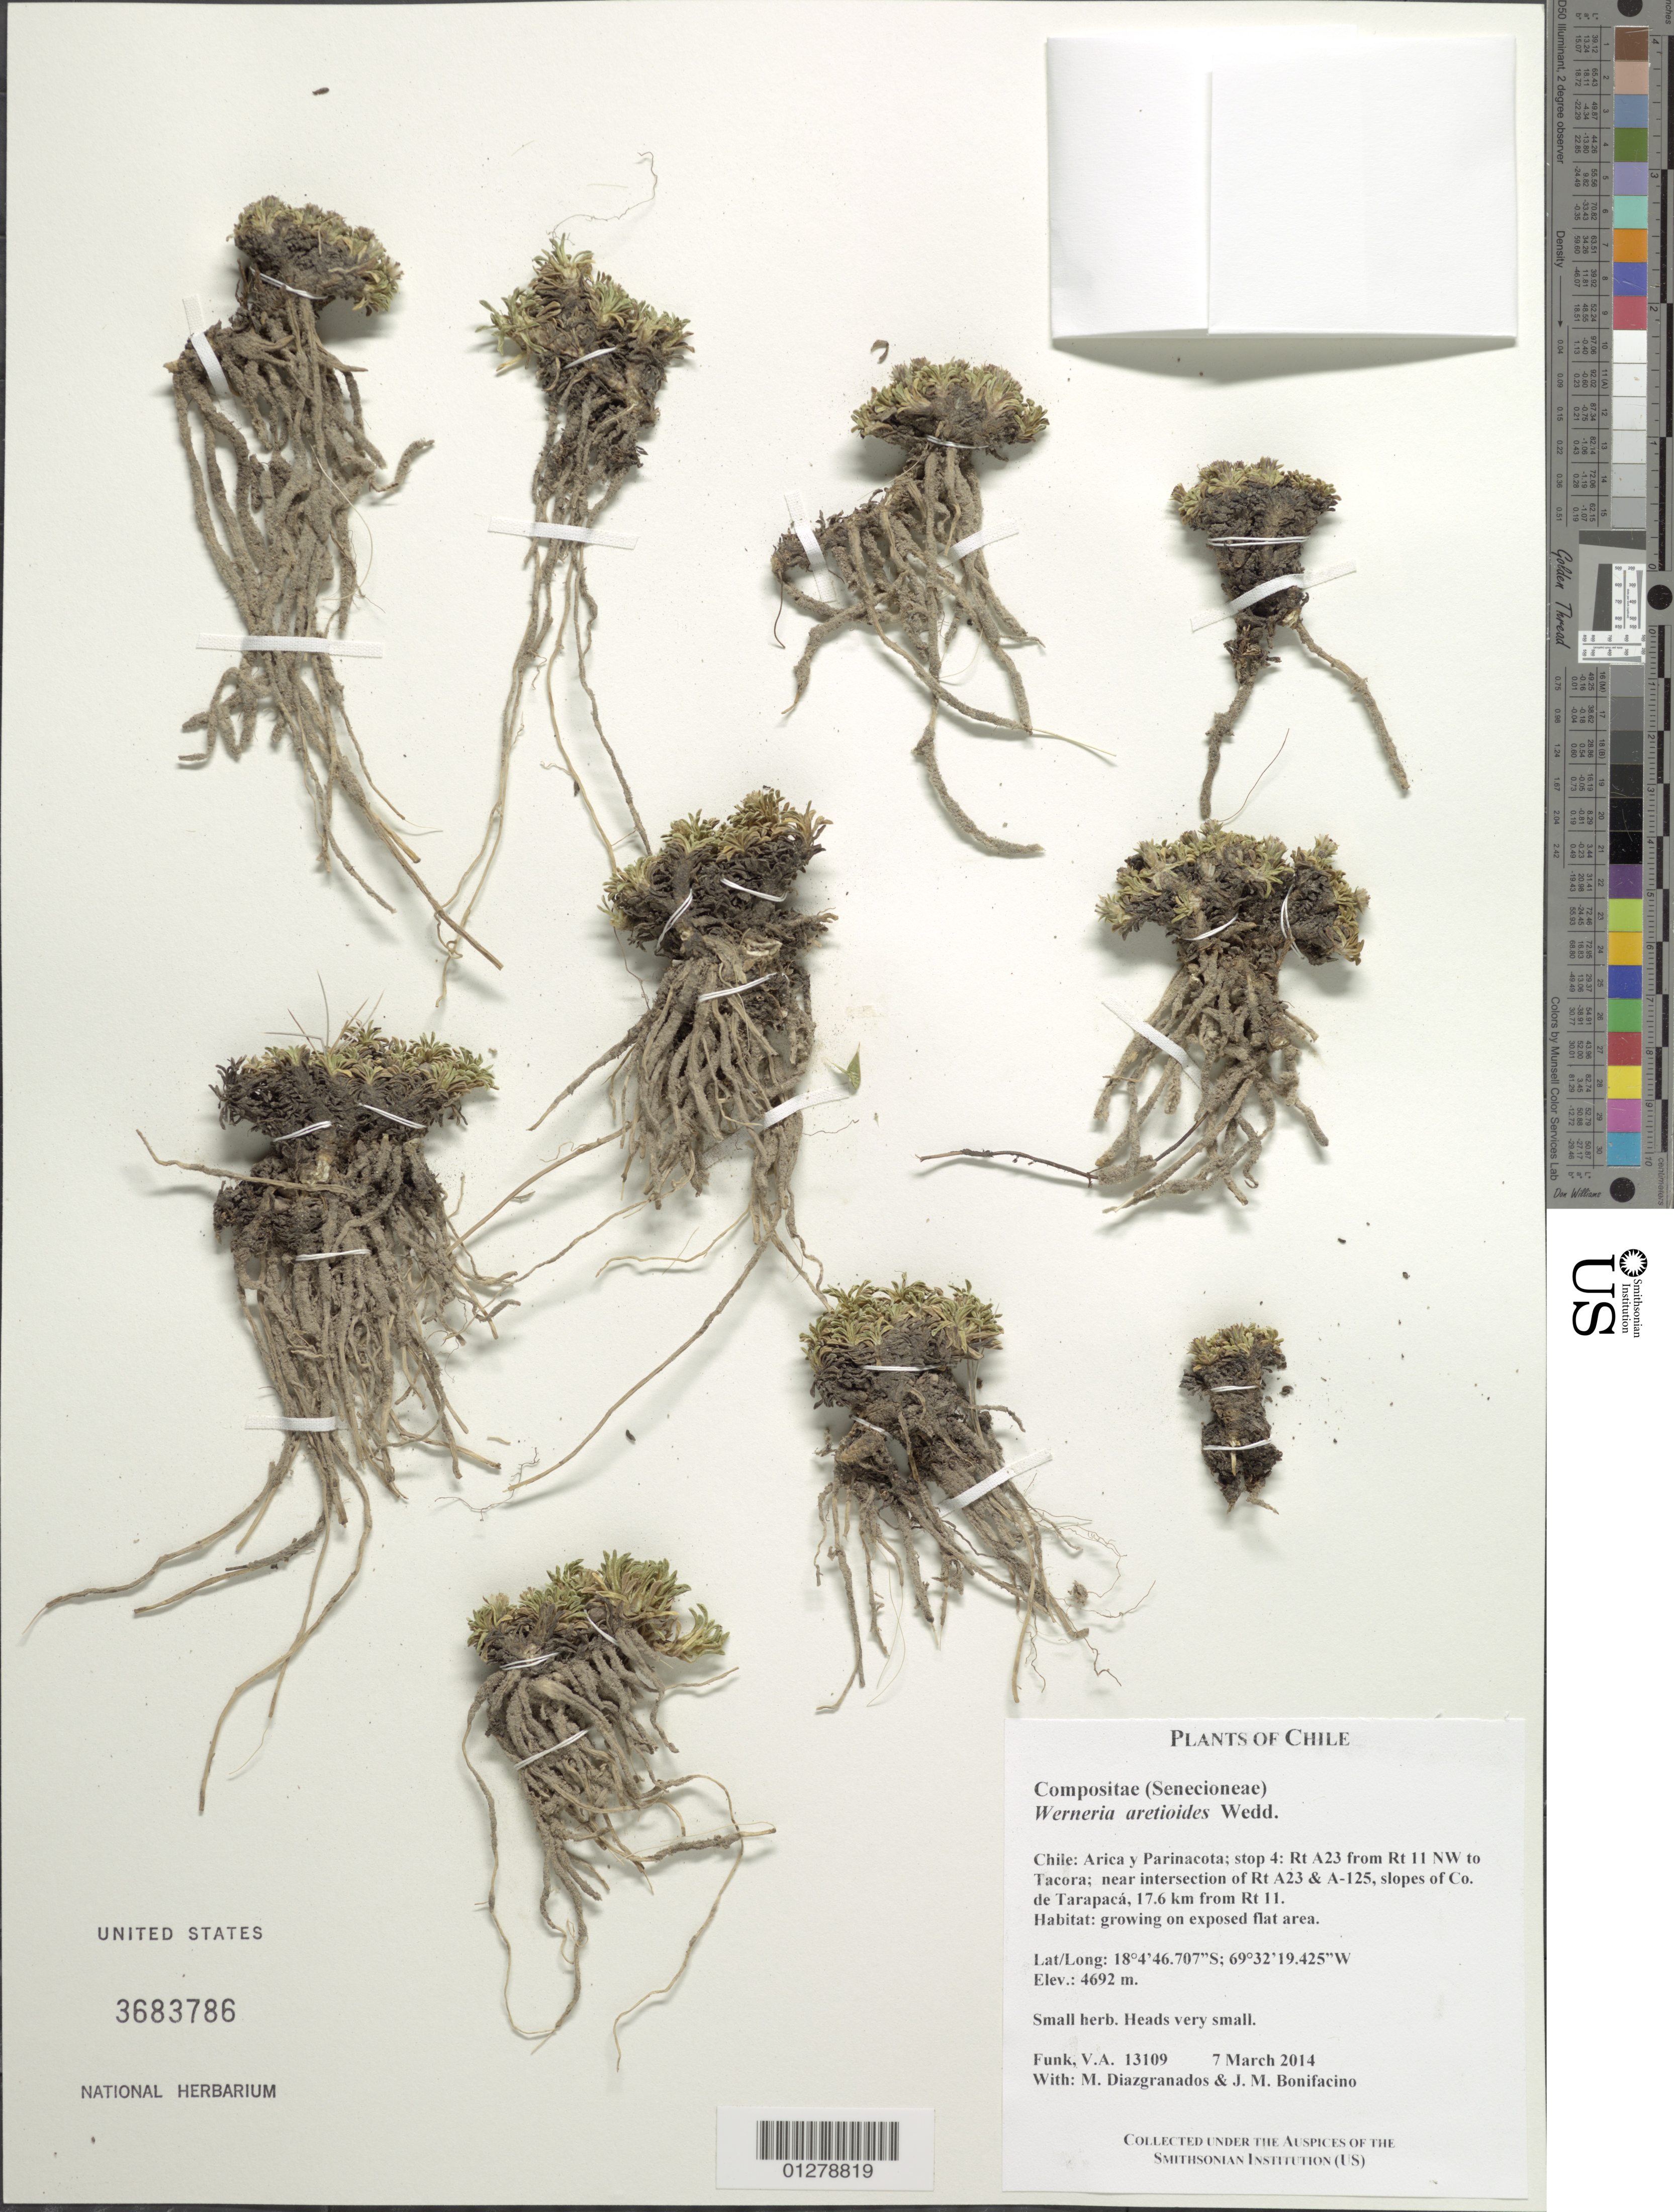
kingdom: Plantae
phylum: Tracheophyta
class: Magnoliopsida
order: Asterales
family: Asteraceae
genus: Werneria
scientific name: Werneria aretioides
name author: Wedd.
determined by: Funk, Vicki A., (BOT), Smithsonian Institution - National Museum of Natural History (UNITED STATES)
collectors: V. Funk, M. Diazgranados C. & M. Bonifacino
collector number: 13109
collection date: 2014-03-07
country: Chile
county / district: Arica & Parinacota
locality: Rt. A23 from Rt 11 NW to Tacora; near intersection of Rt A23 & A-125, clopes of Co. de Tarapaca, 17.6 km from Rt 11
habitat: growing on exposed flat area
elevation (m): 4692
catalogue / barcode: US 3683786